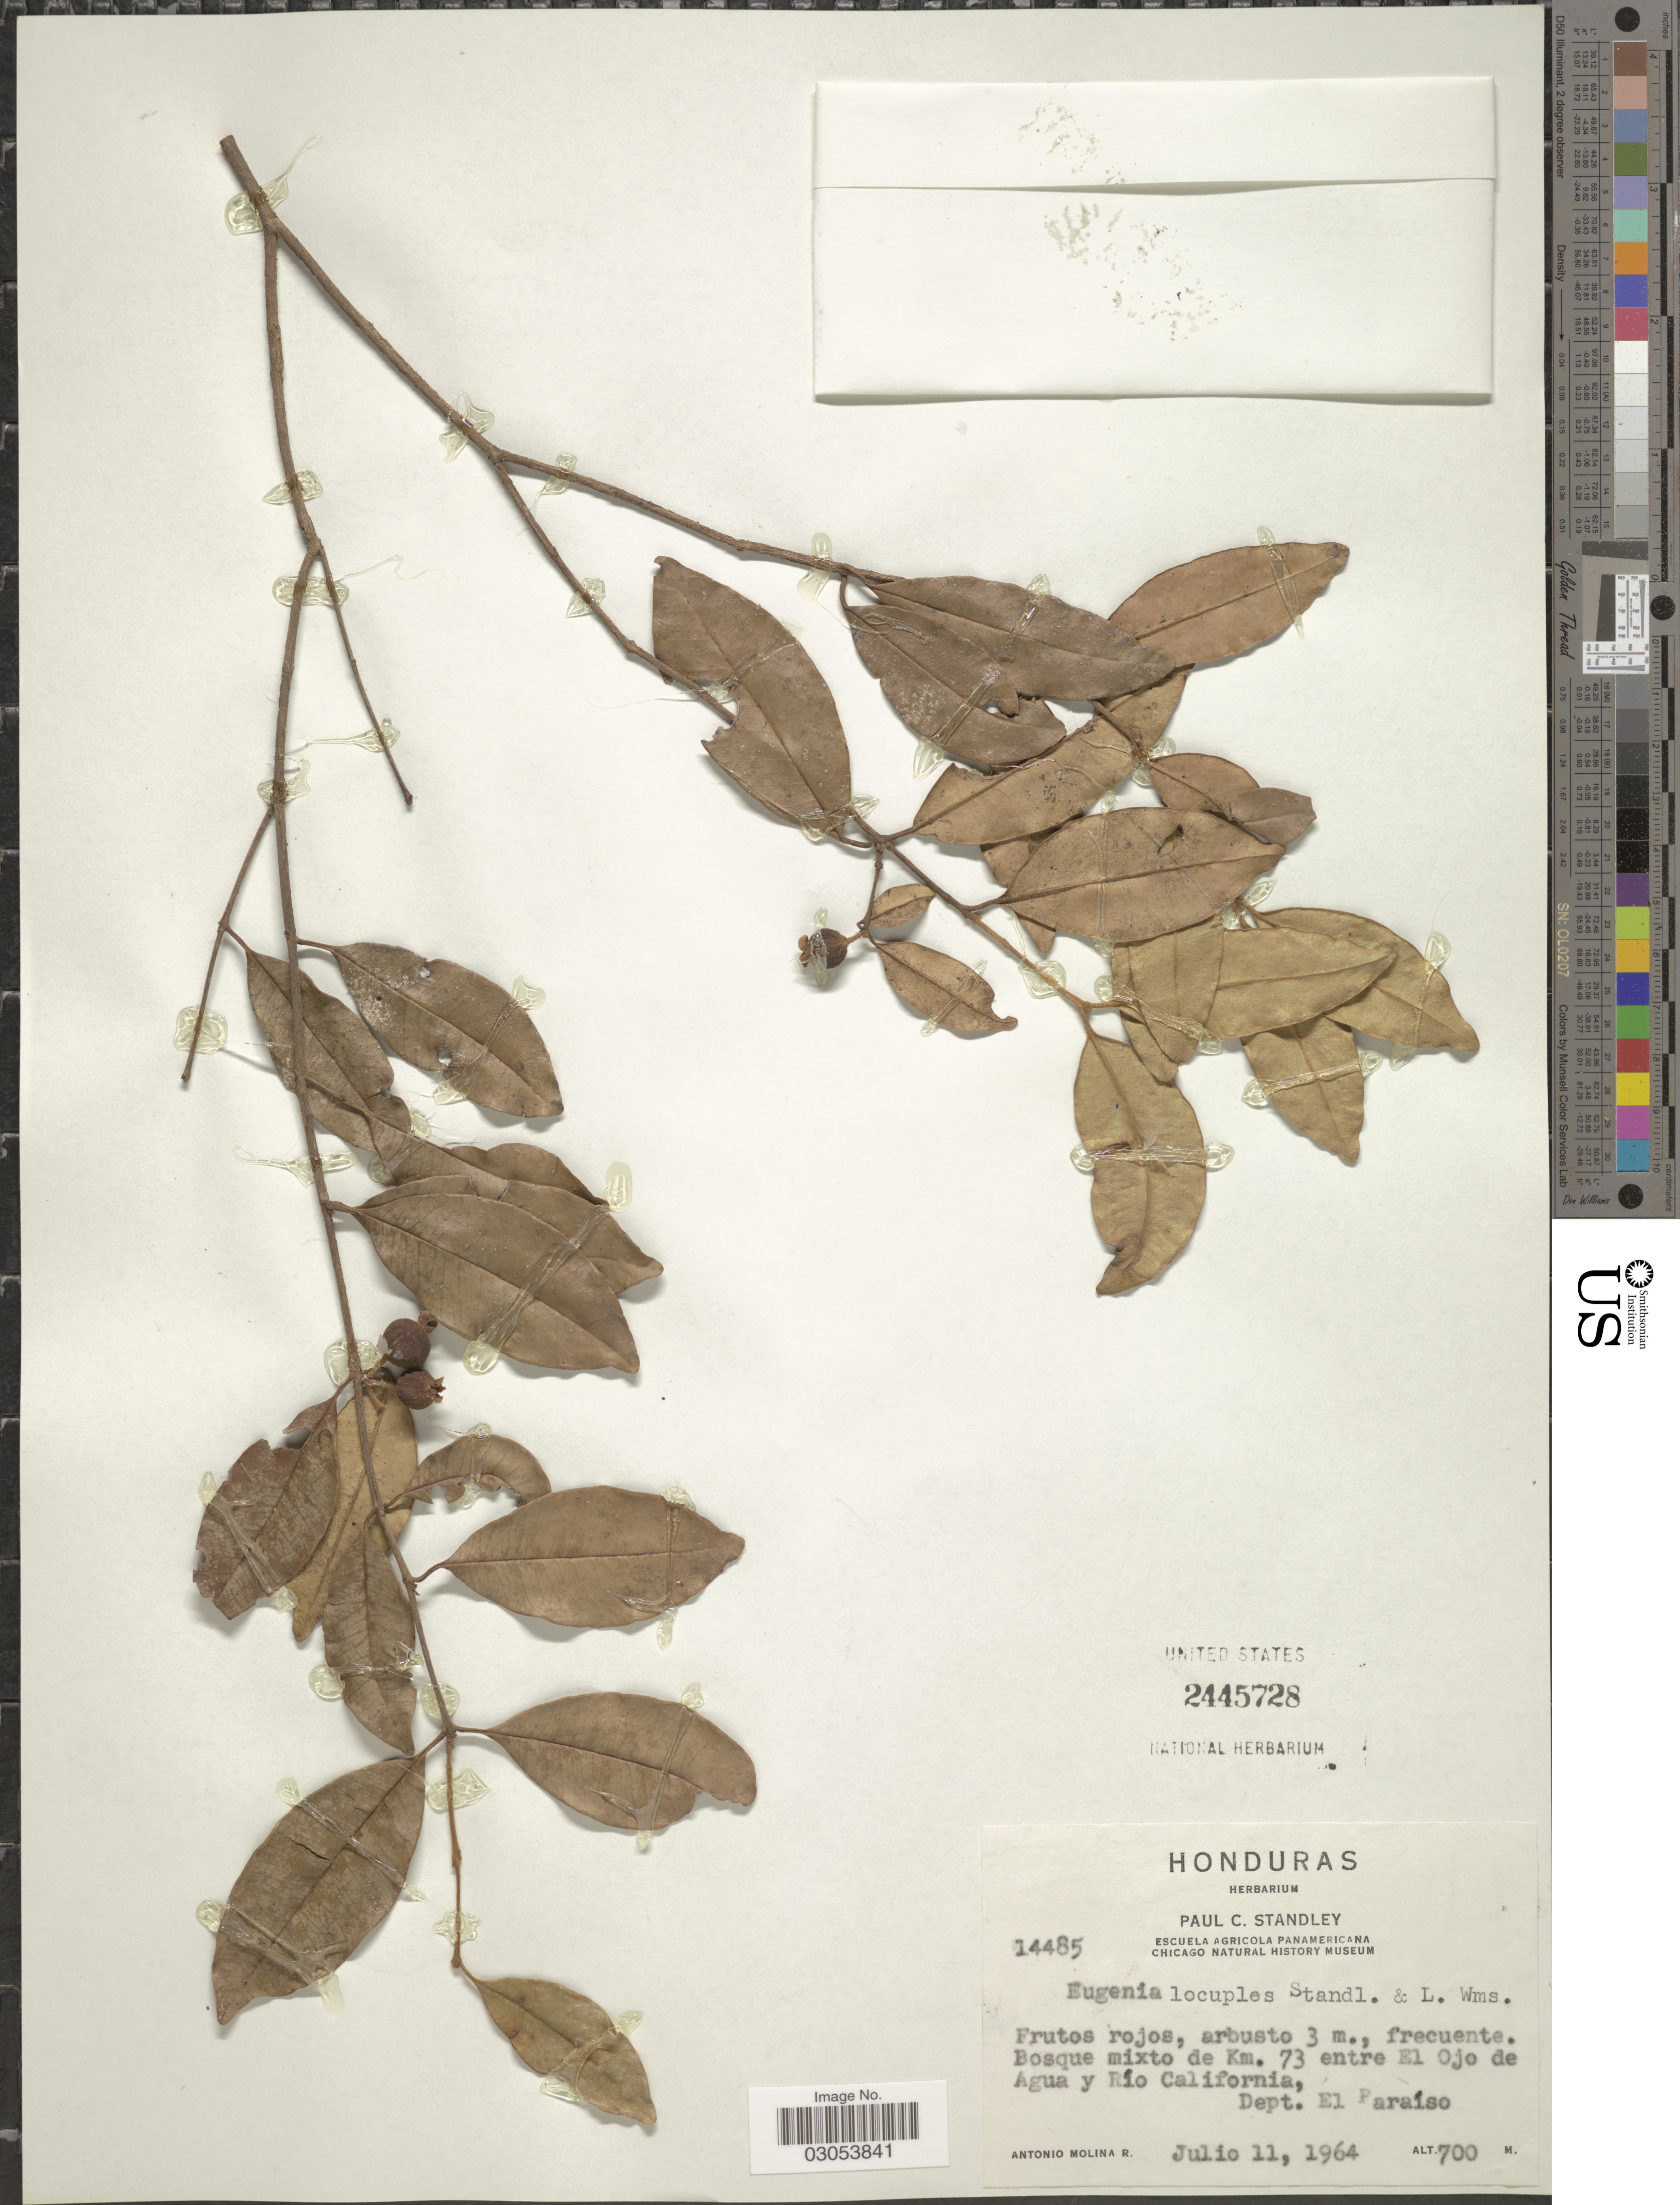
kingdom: Plantae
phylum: Tracheophyta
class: Magnoliopsida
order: Myrtales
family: Myrtaceae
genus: Eugenia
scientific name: Eugenia locuples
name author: Standl. & L.O. Williams ex Barrie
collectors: A. Molina R.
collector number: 14485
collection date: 1964-07-11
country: Honduras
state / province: El Paraíso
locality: Bosque mixto de Km. 73 entre El Ojo de Agua y Río California, Dept. El Paraíso.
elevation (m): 700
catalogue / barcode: US 2445728